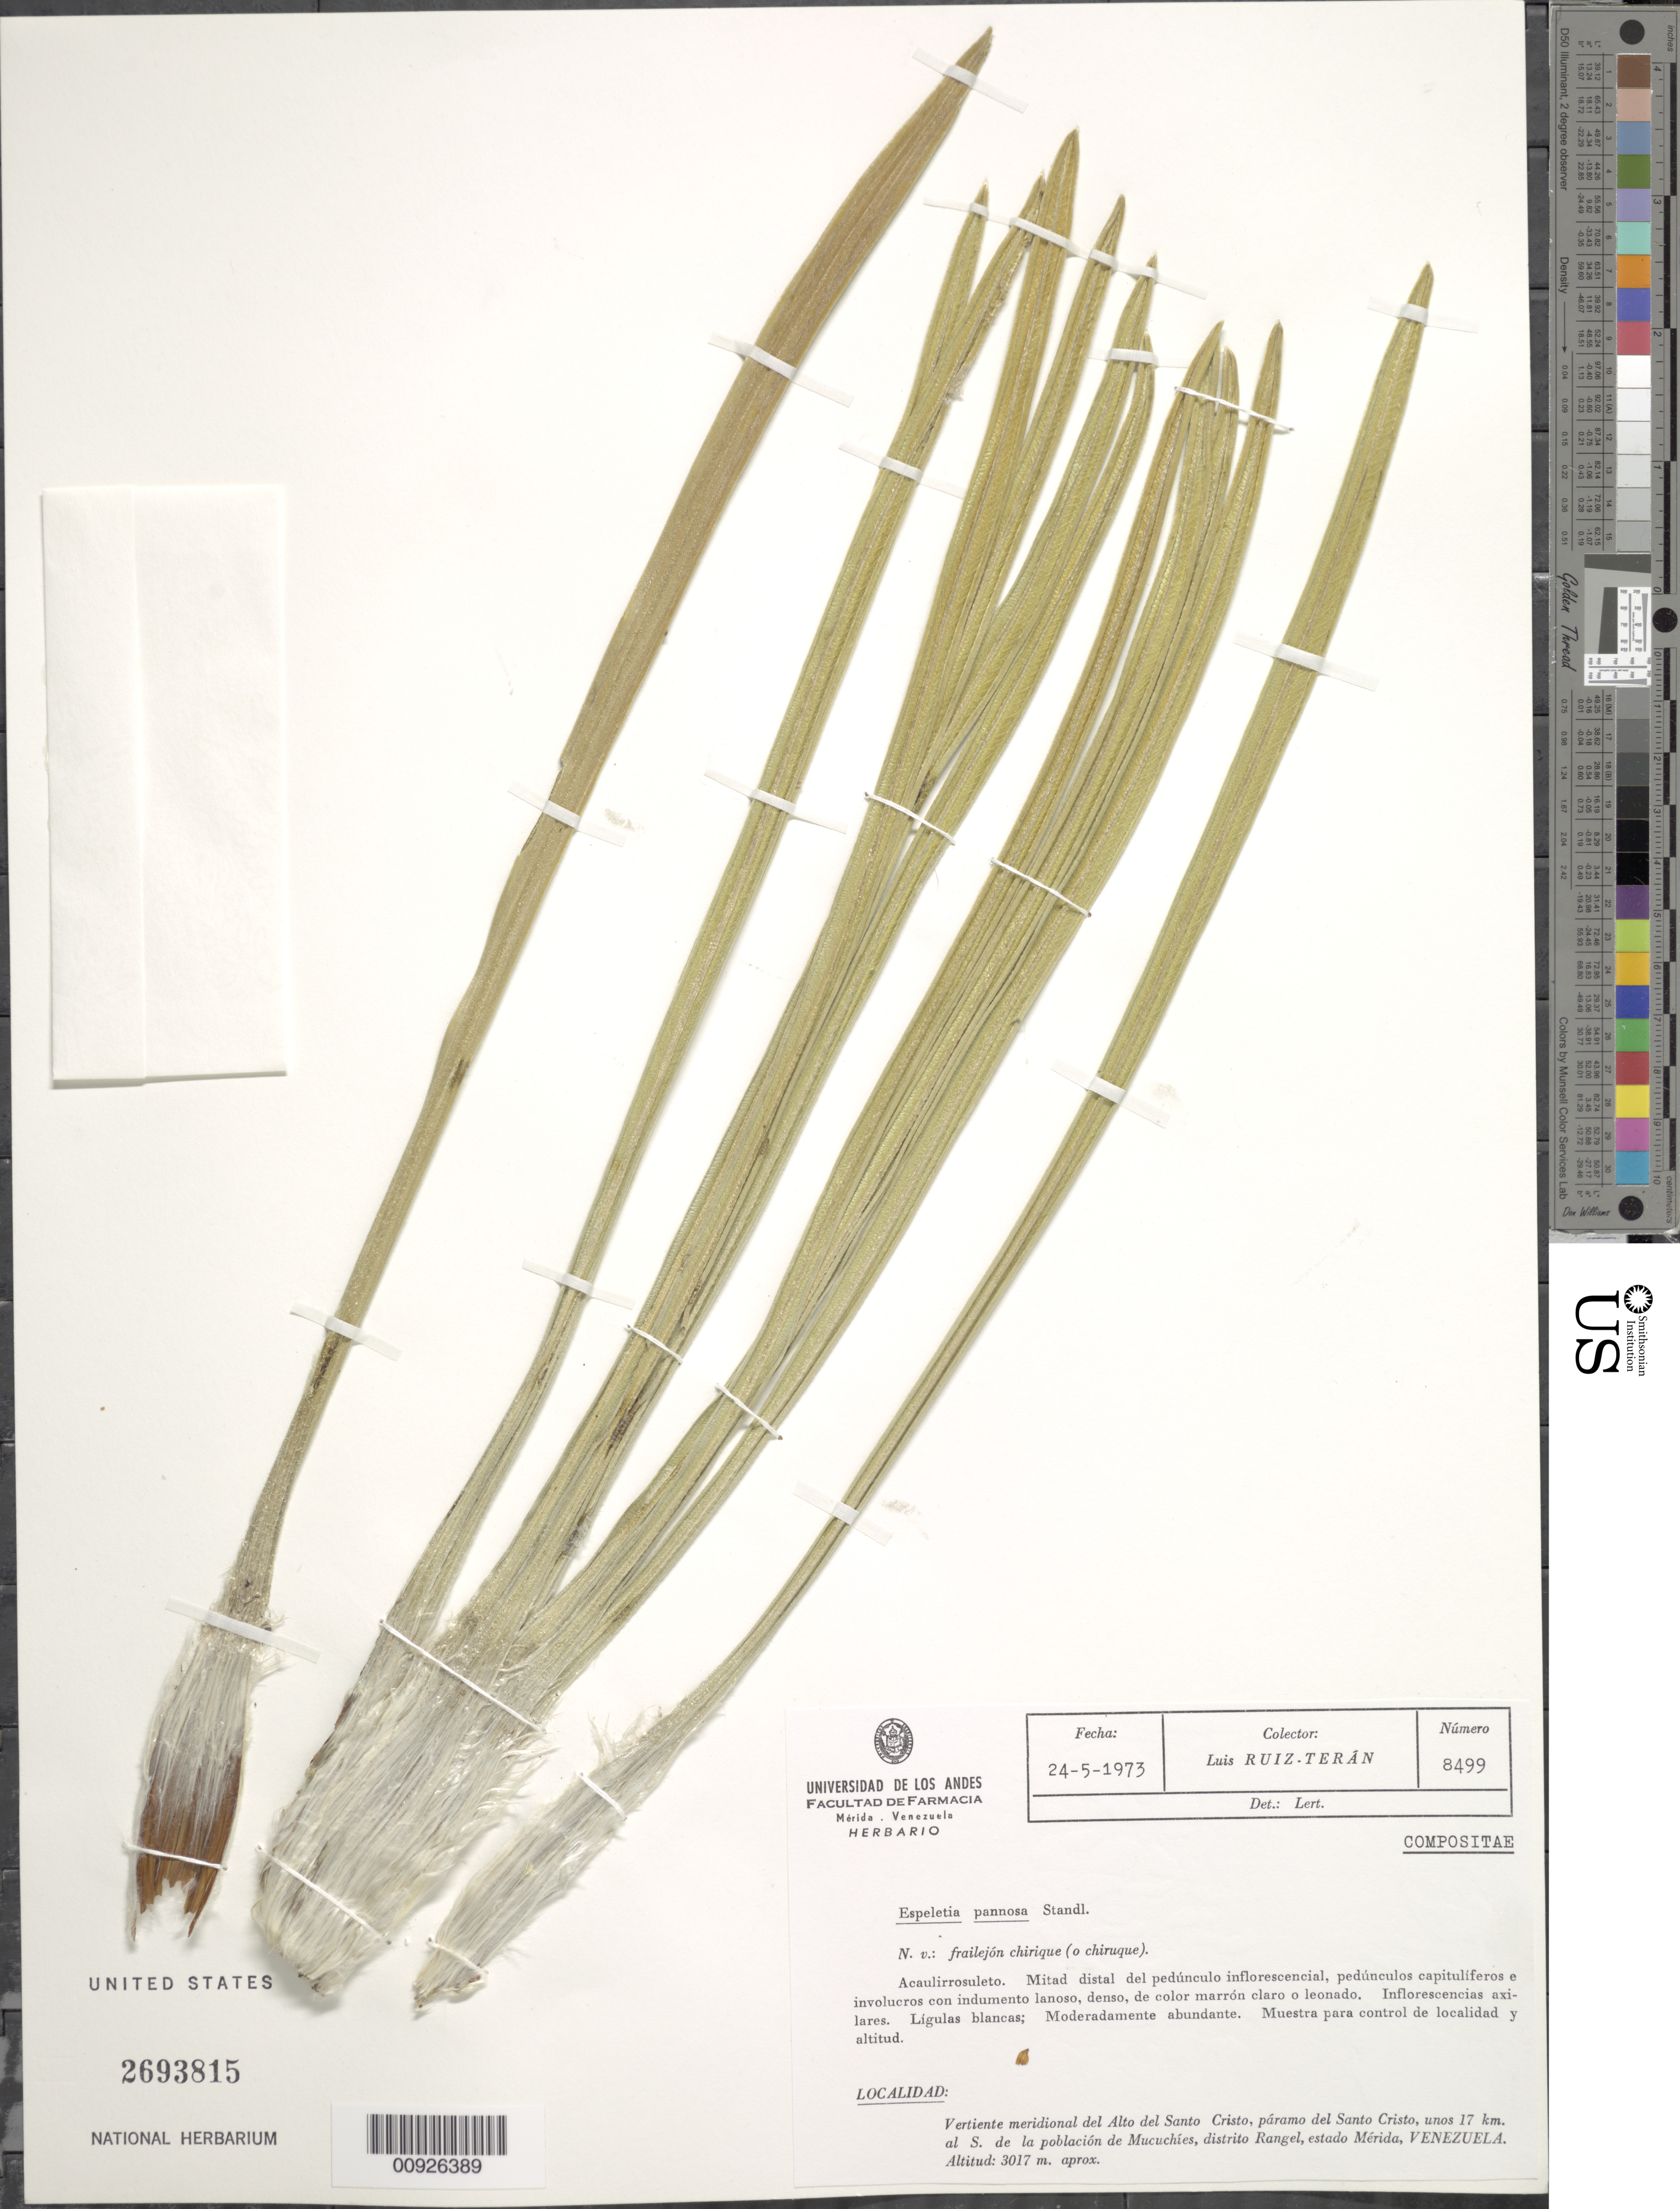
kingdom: Plantae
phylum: Tracheophyta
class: Magnoliopsida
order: Asterales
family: Asteraceae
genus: Espeletiopsis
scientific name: Espeletiopsis pannosa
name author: (Standl.) Cuatrec.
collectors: L. E. Ruíz-Terán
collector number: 8499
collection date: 1973-05-24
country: Venezuela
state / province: Mérida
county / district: Rangel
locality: P. del Santo Cristo. Vertiente meridional del Alto del Santo Cristo, unos 17 km al S de la población de Mucuchíes.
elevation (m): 3017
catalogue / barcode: US 2693815